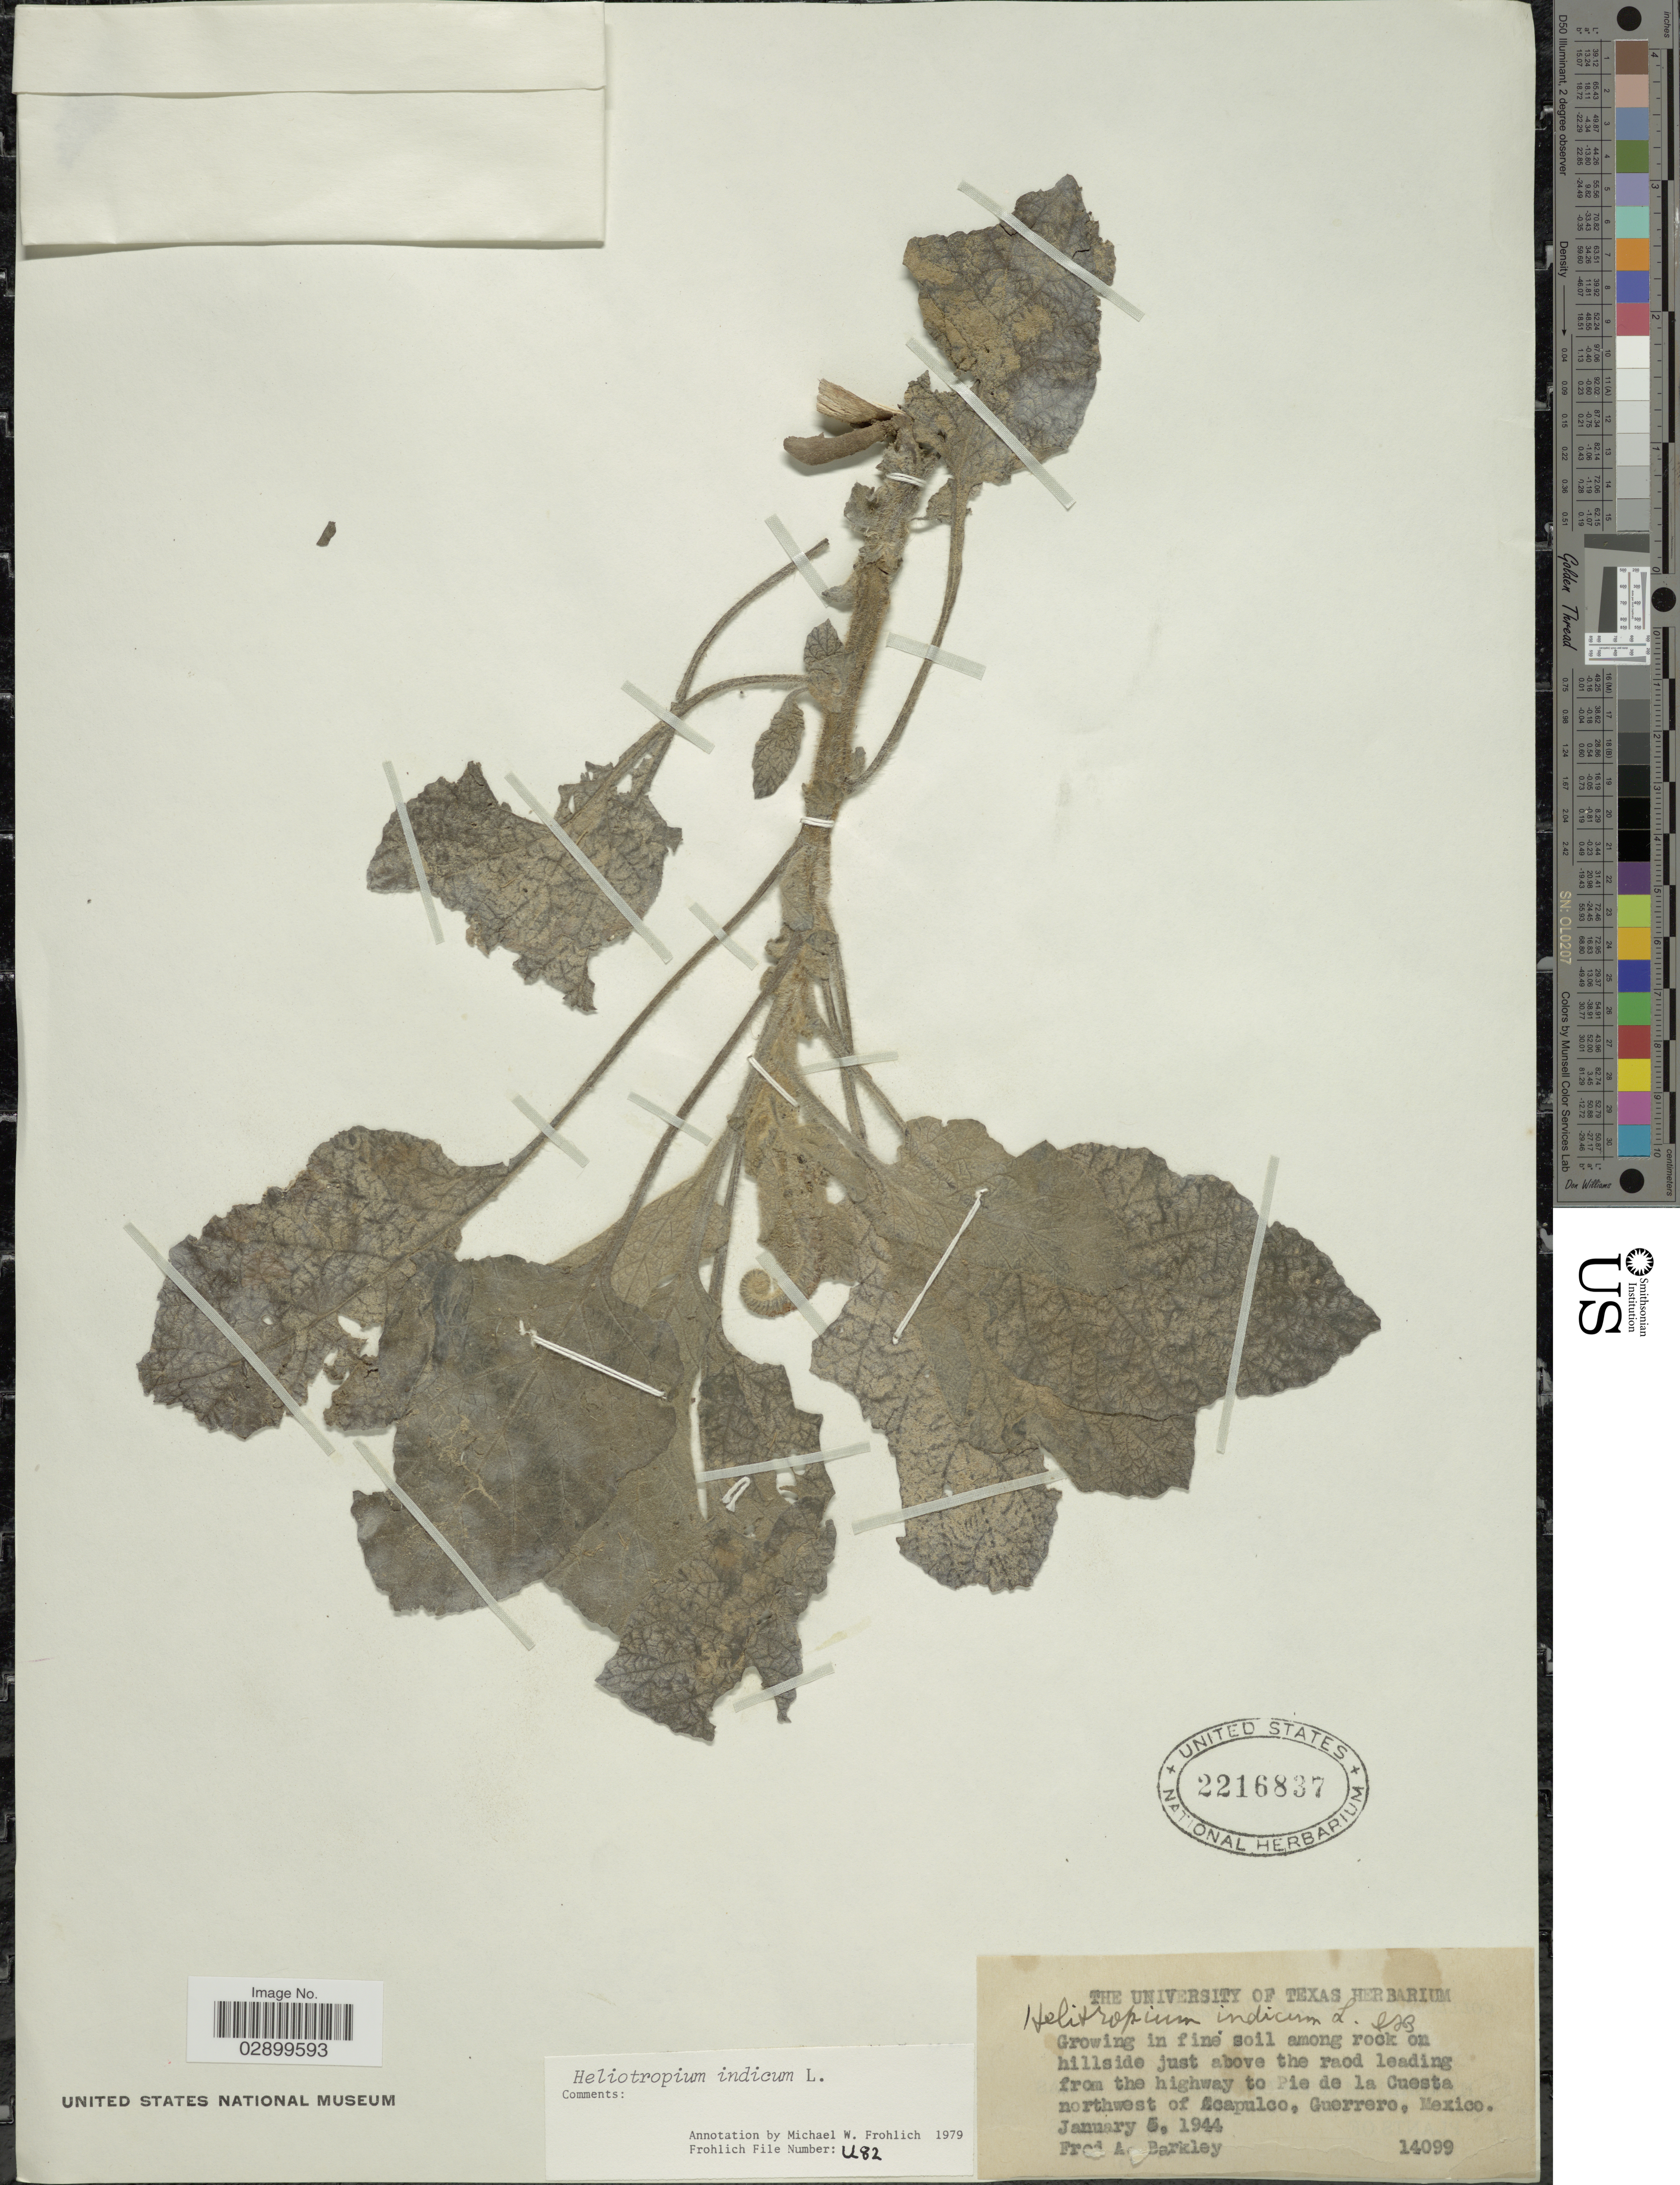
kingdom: Plantae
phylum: Tracheophyta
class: Magnoliopsida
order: Boraginales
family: Heliotropiaceae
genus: Heliotropium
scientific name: Heliotropium indicum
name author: L.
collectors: F. A. Barkley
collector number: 14099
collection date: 1944-01-05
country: Mexico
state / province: Guerrero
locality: Growing in fine soil among rock on hillside just above the road leading from the highway to Pie de la Cuesta northwest of Acapulco.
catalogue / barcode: US 2216837